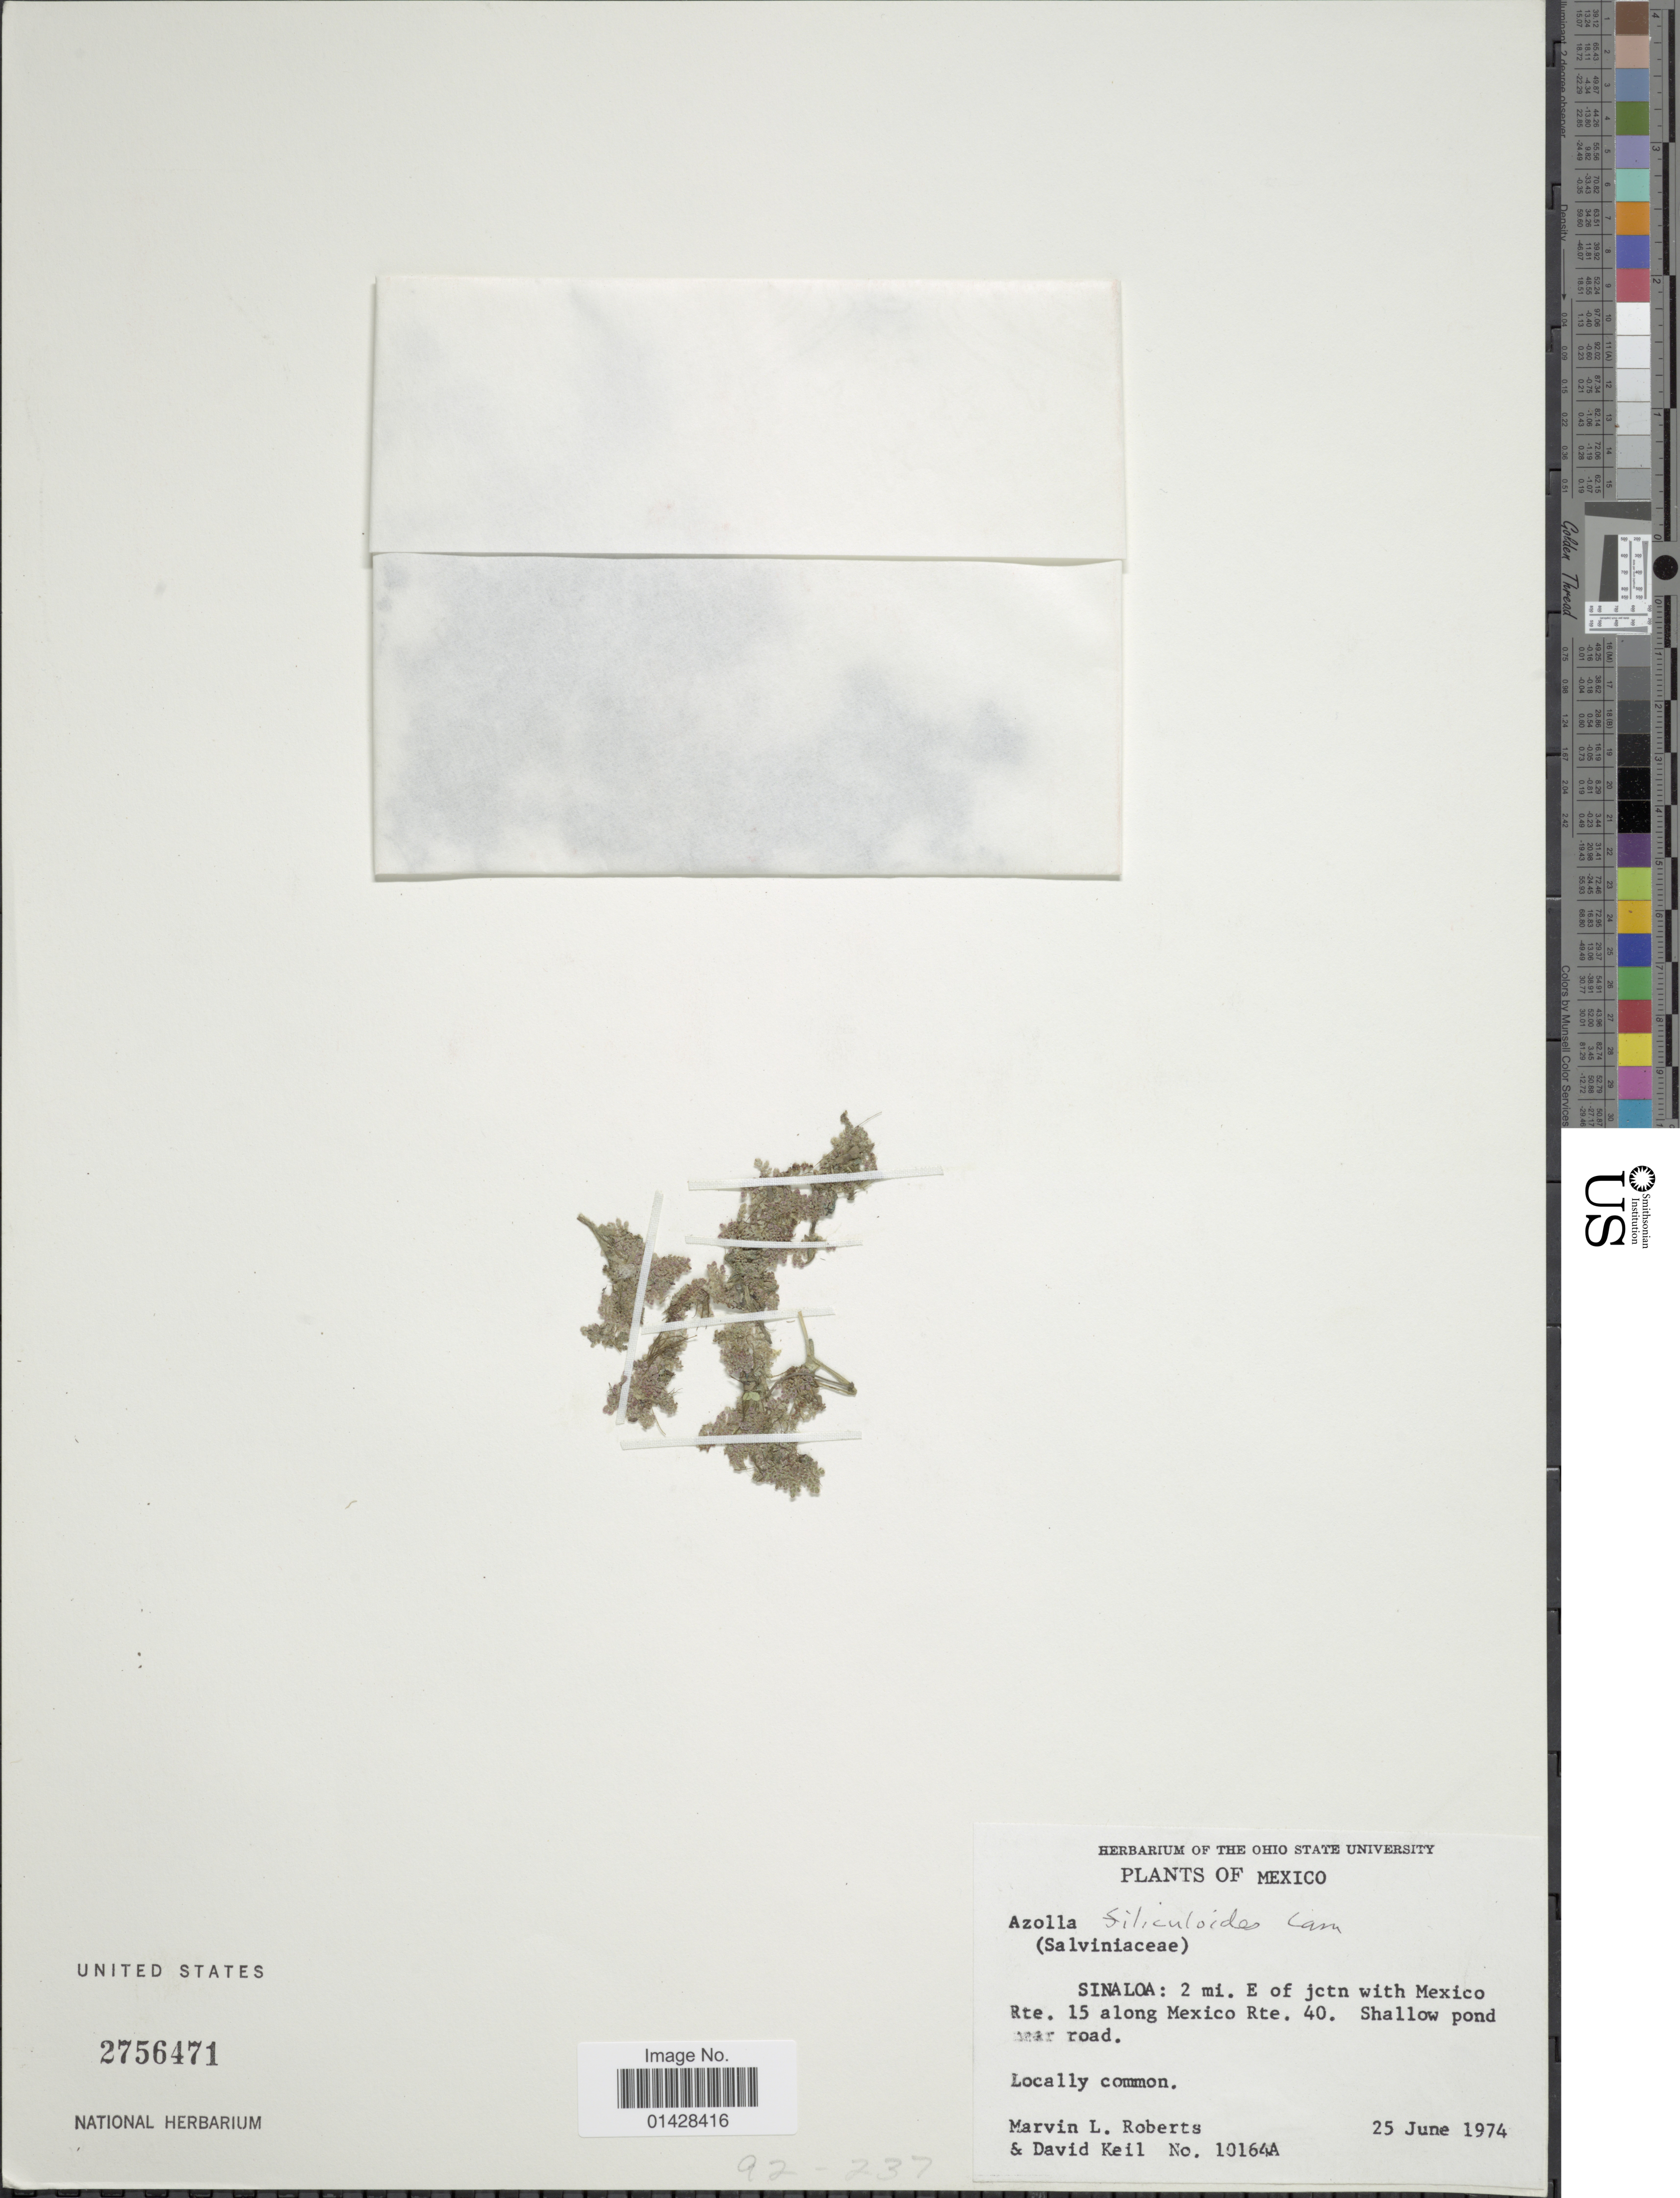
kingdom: Plantae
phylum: Tracheophyta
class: Polypodiopsida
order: Salviniales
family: Salviniaceae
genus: Azolla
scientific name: Azolla sp.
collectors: M. Roberts & D. J. Keil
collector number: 10164A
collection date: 1974-06-25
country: Mexico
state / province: Sinaloa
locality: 2 mi. E of jctn with Mexico Rte. 15 along Mexico Rte 40. Shallow pond road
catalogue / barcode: US 2756471